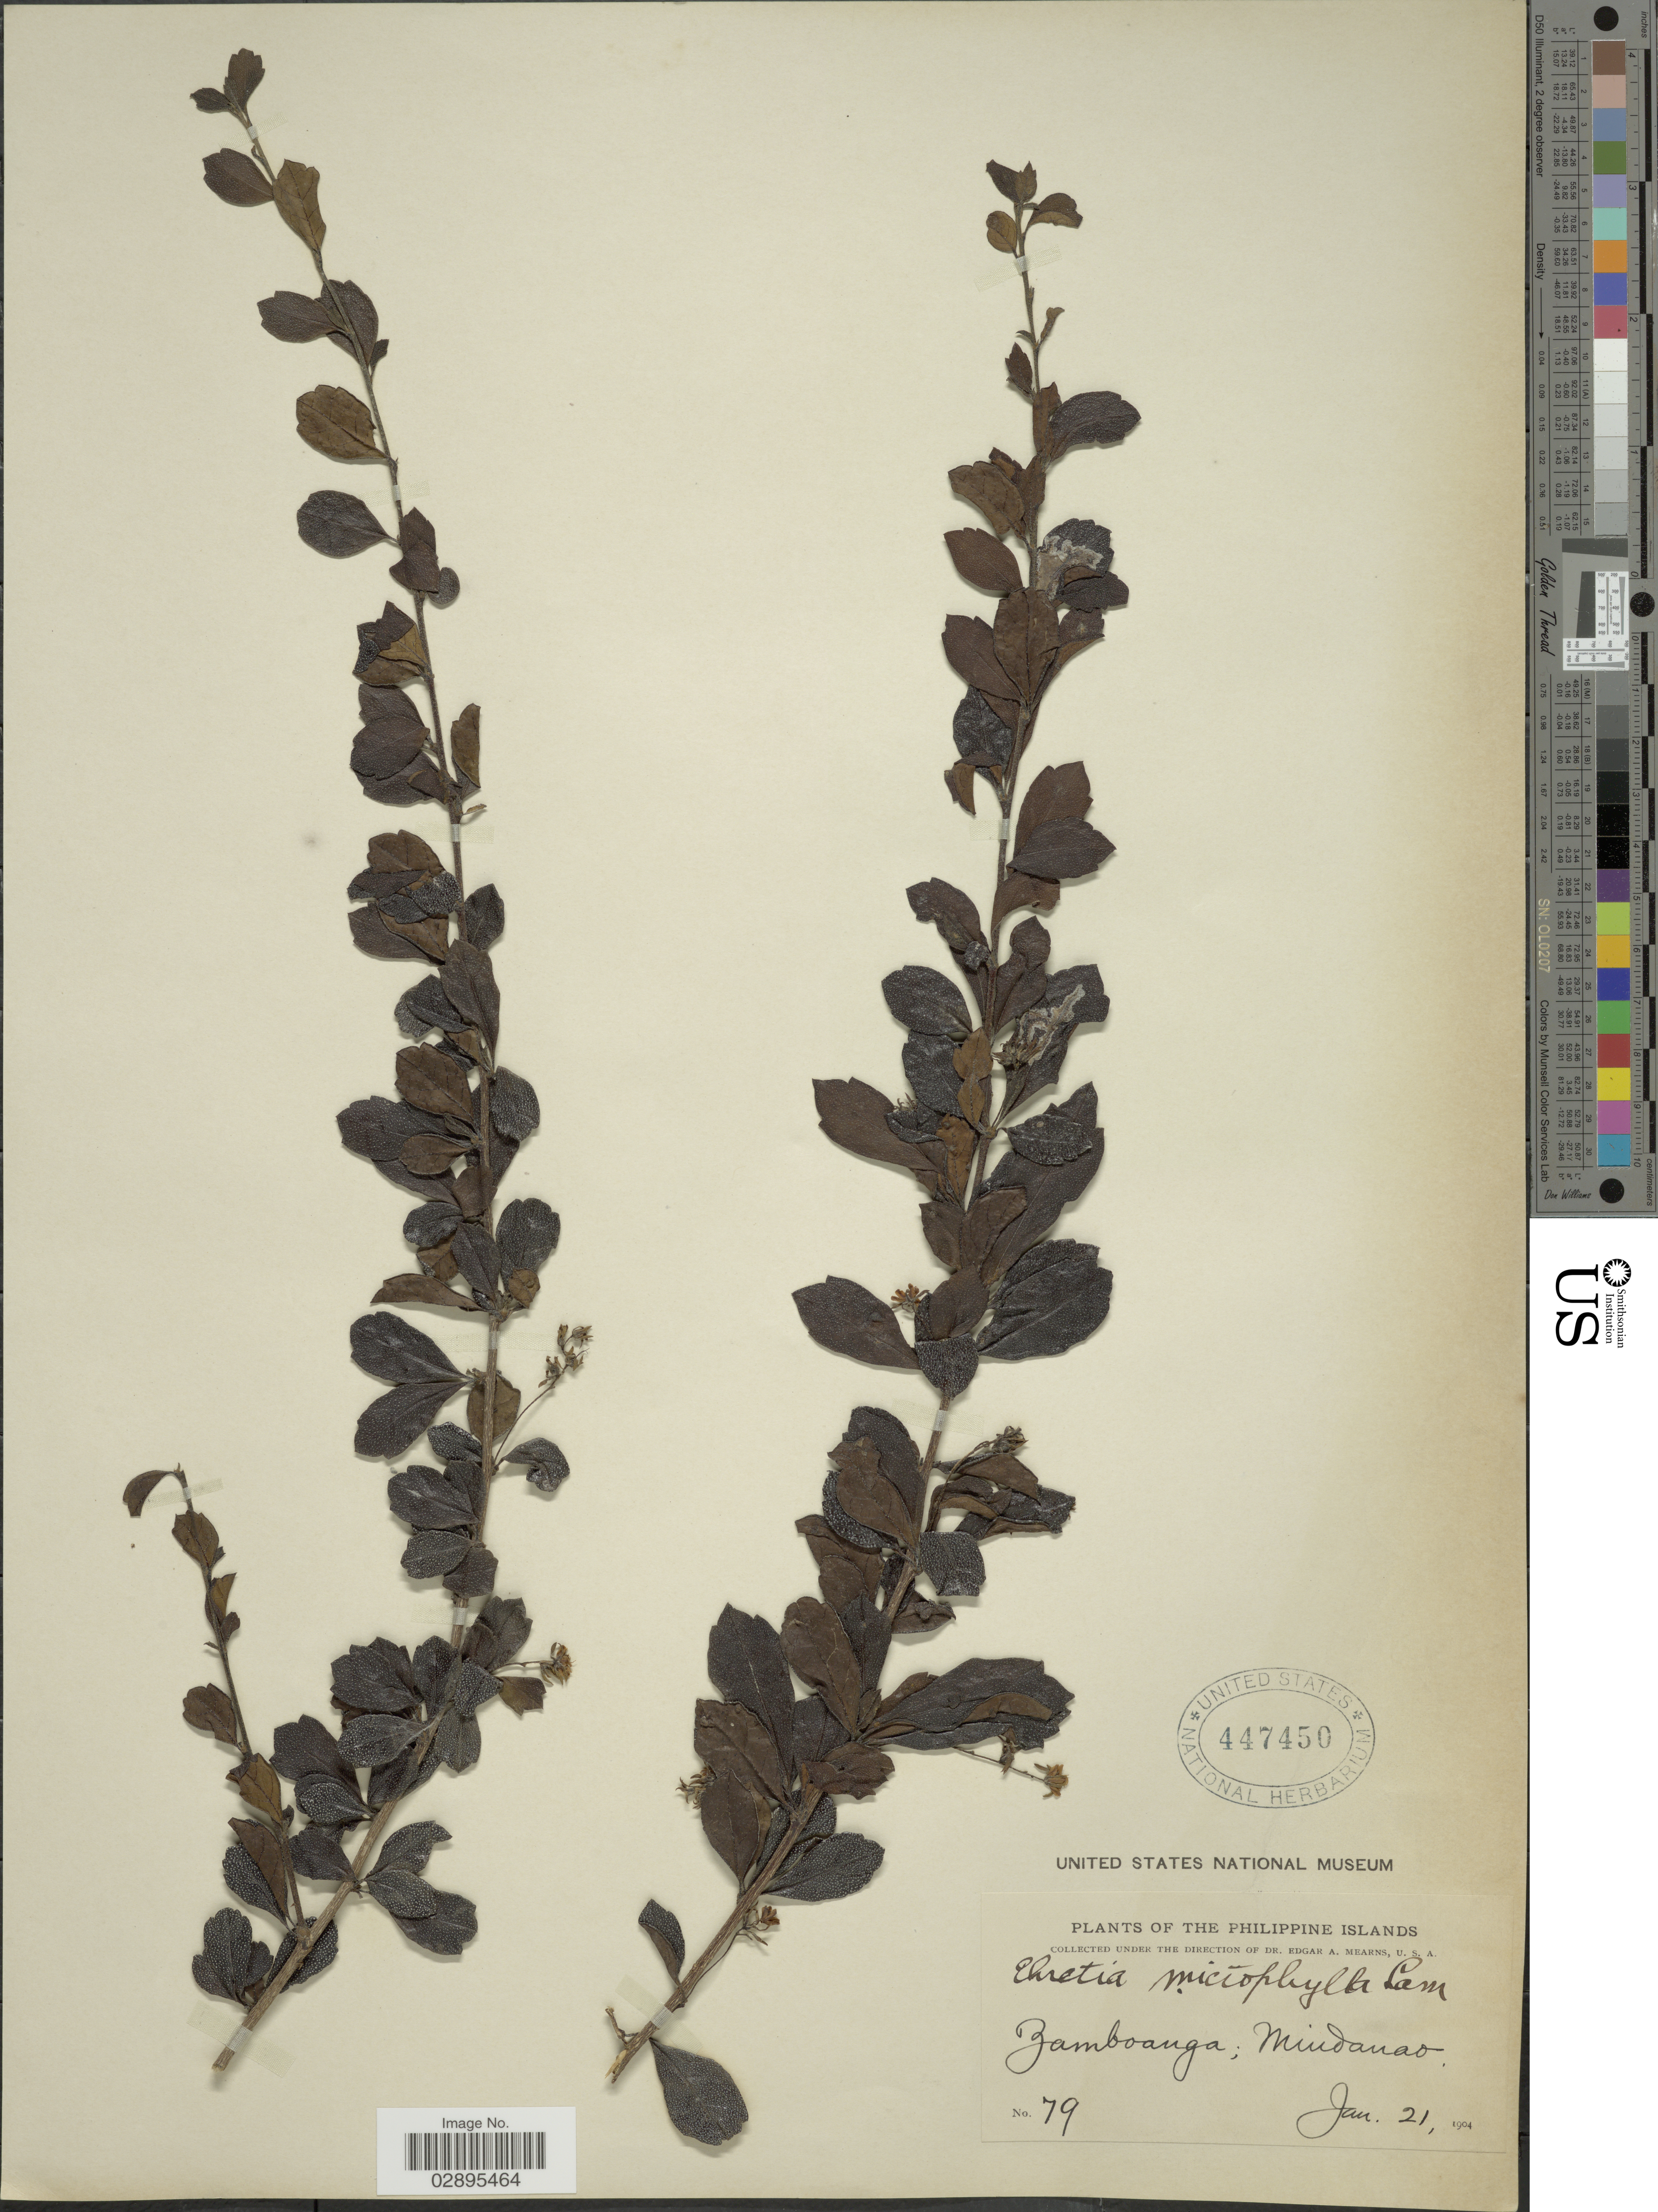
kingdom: Plantae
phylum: Tracheophyta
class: Magnoliopsida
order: Boraginales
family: Ehretiaceae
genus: Ehretia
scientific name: Ehretia microphylla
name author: Lam.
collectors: E. A. Mearns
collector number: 79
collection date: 1904-01-21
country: Philippines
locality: Philippine Islands. Zamboanga, Mindanao.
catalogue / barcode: US 447450